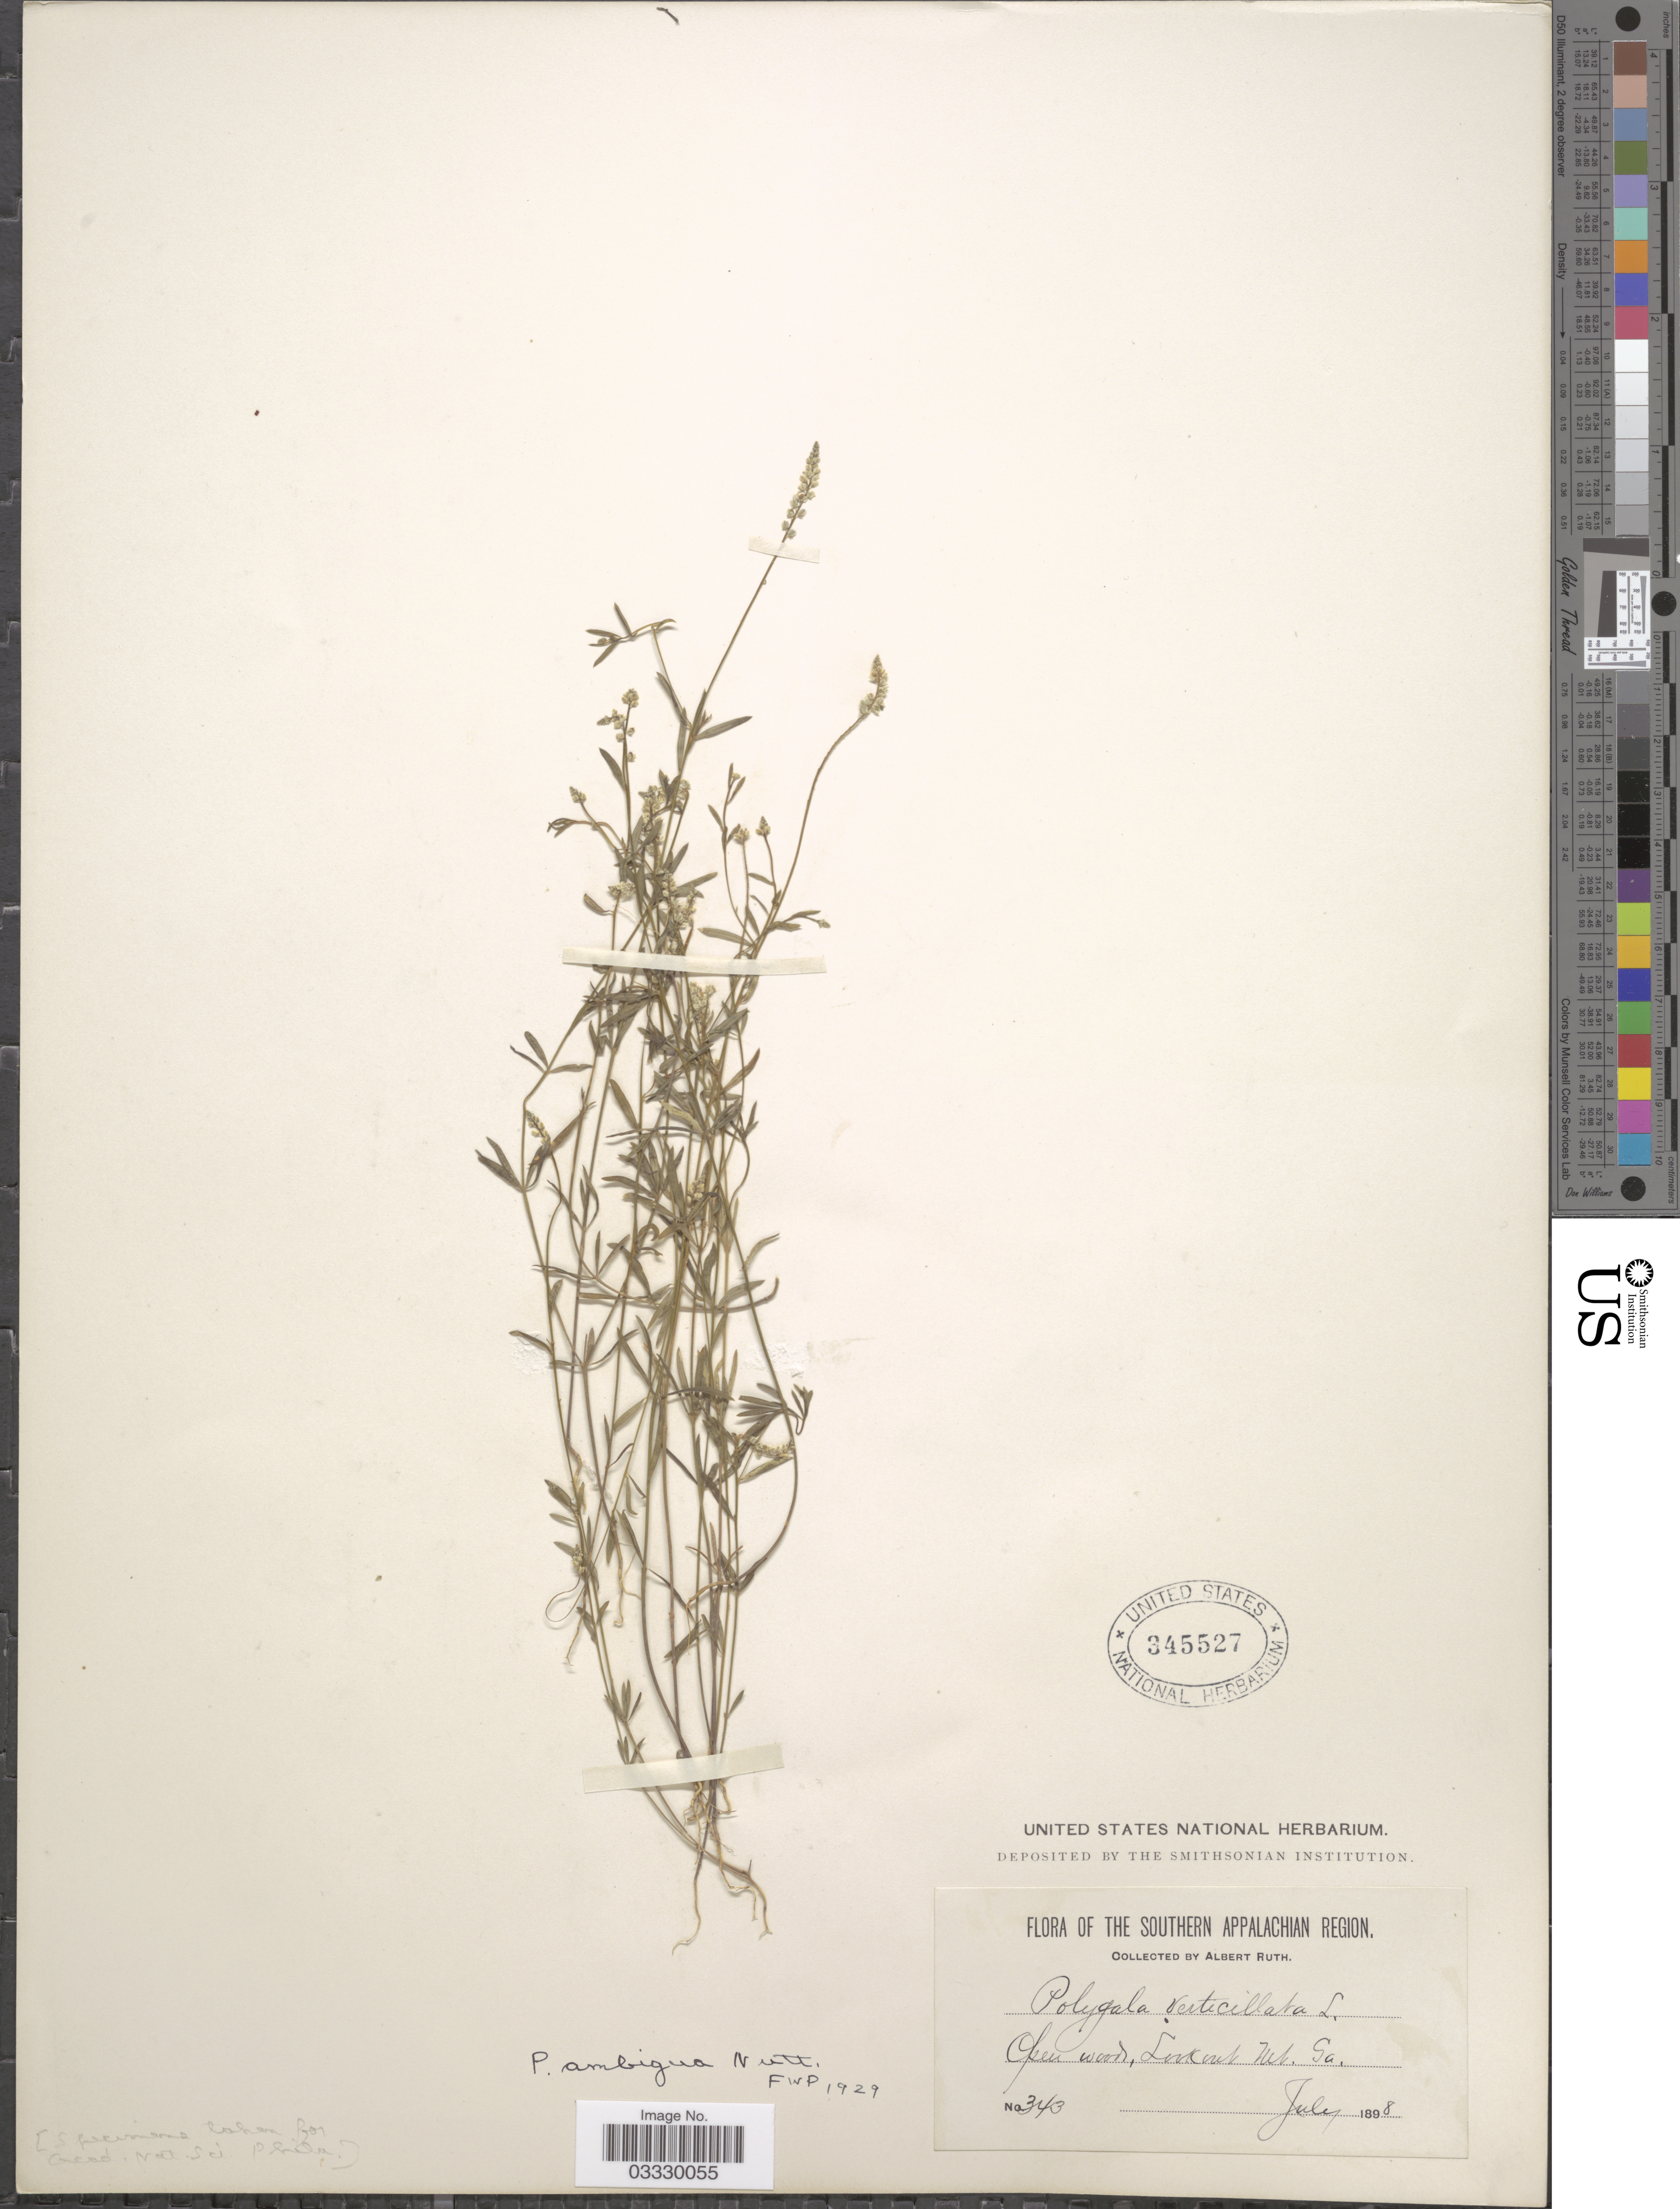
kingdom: Plantae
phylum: Tracheophyta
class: Magnoliopsida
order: Fabales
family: Polygalaceae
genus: Polygala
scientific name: Polygala ambigua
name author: Nutt.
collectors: A. Ruth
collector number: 343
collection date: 1898-07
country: United States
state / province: Georgia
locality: Southern Appalachian Region. Lookout Mt.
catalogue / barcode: US 345527